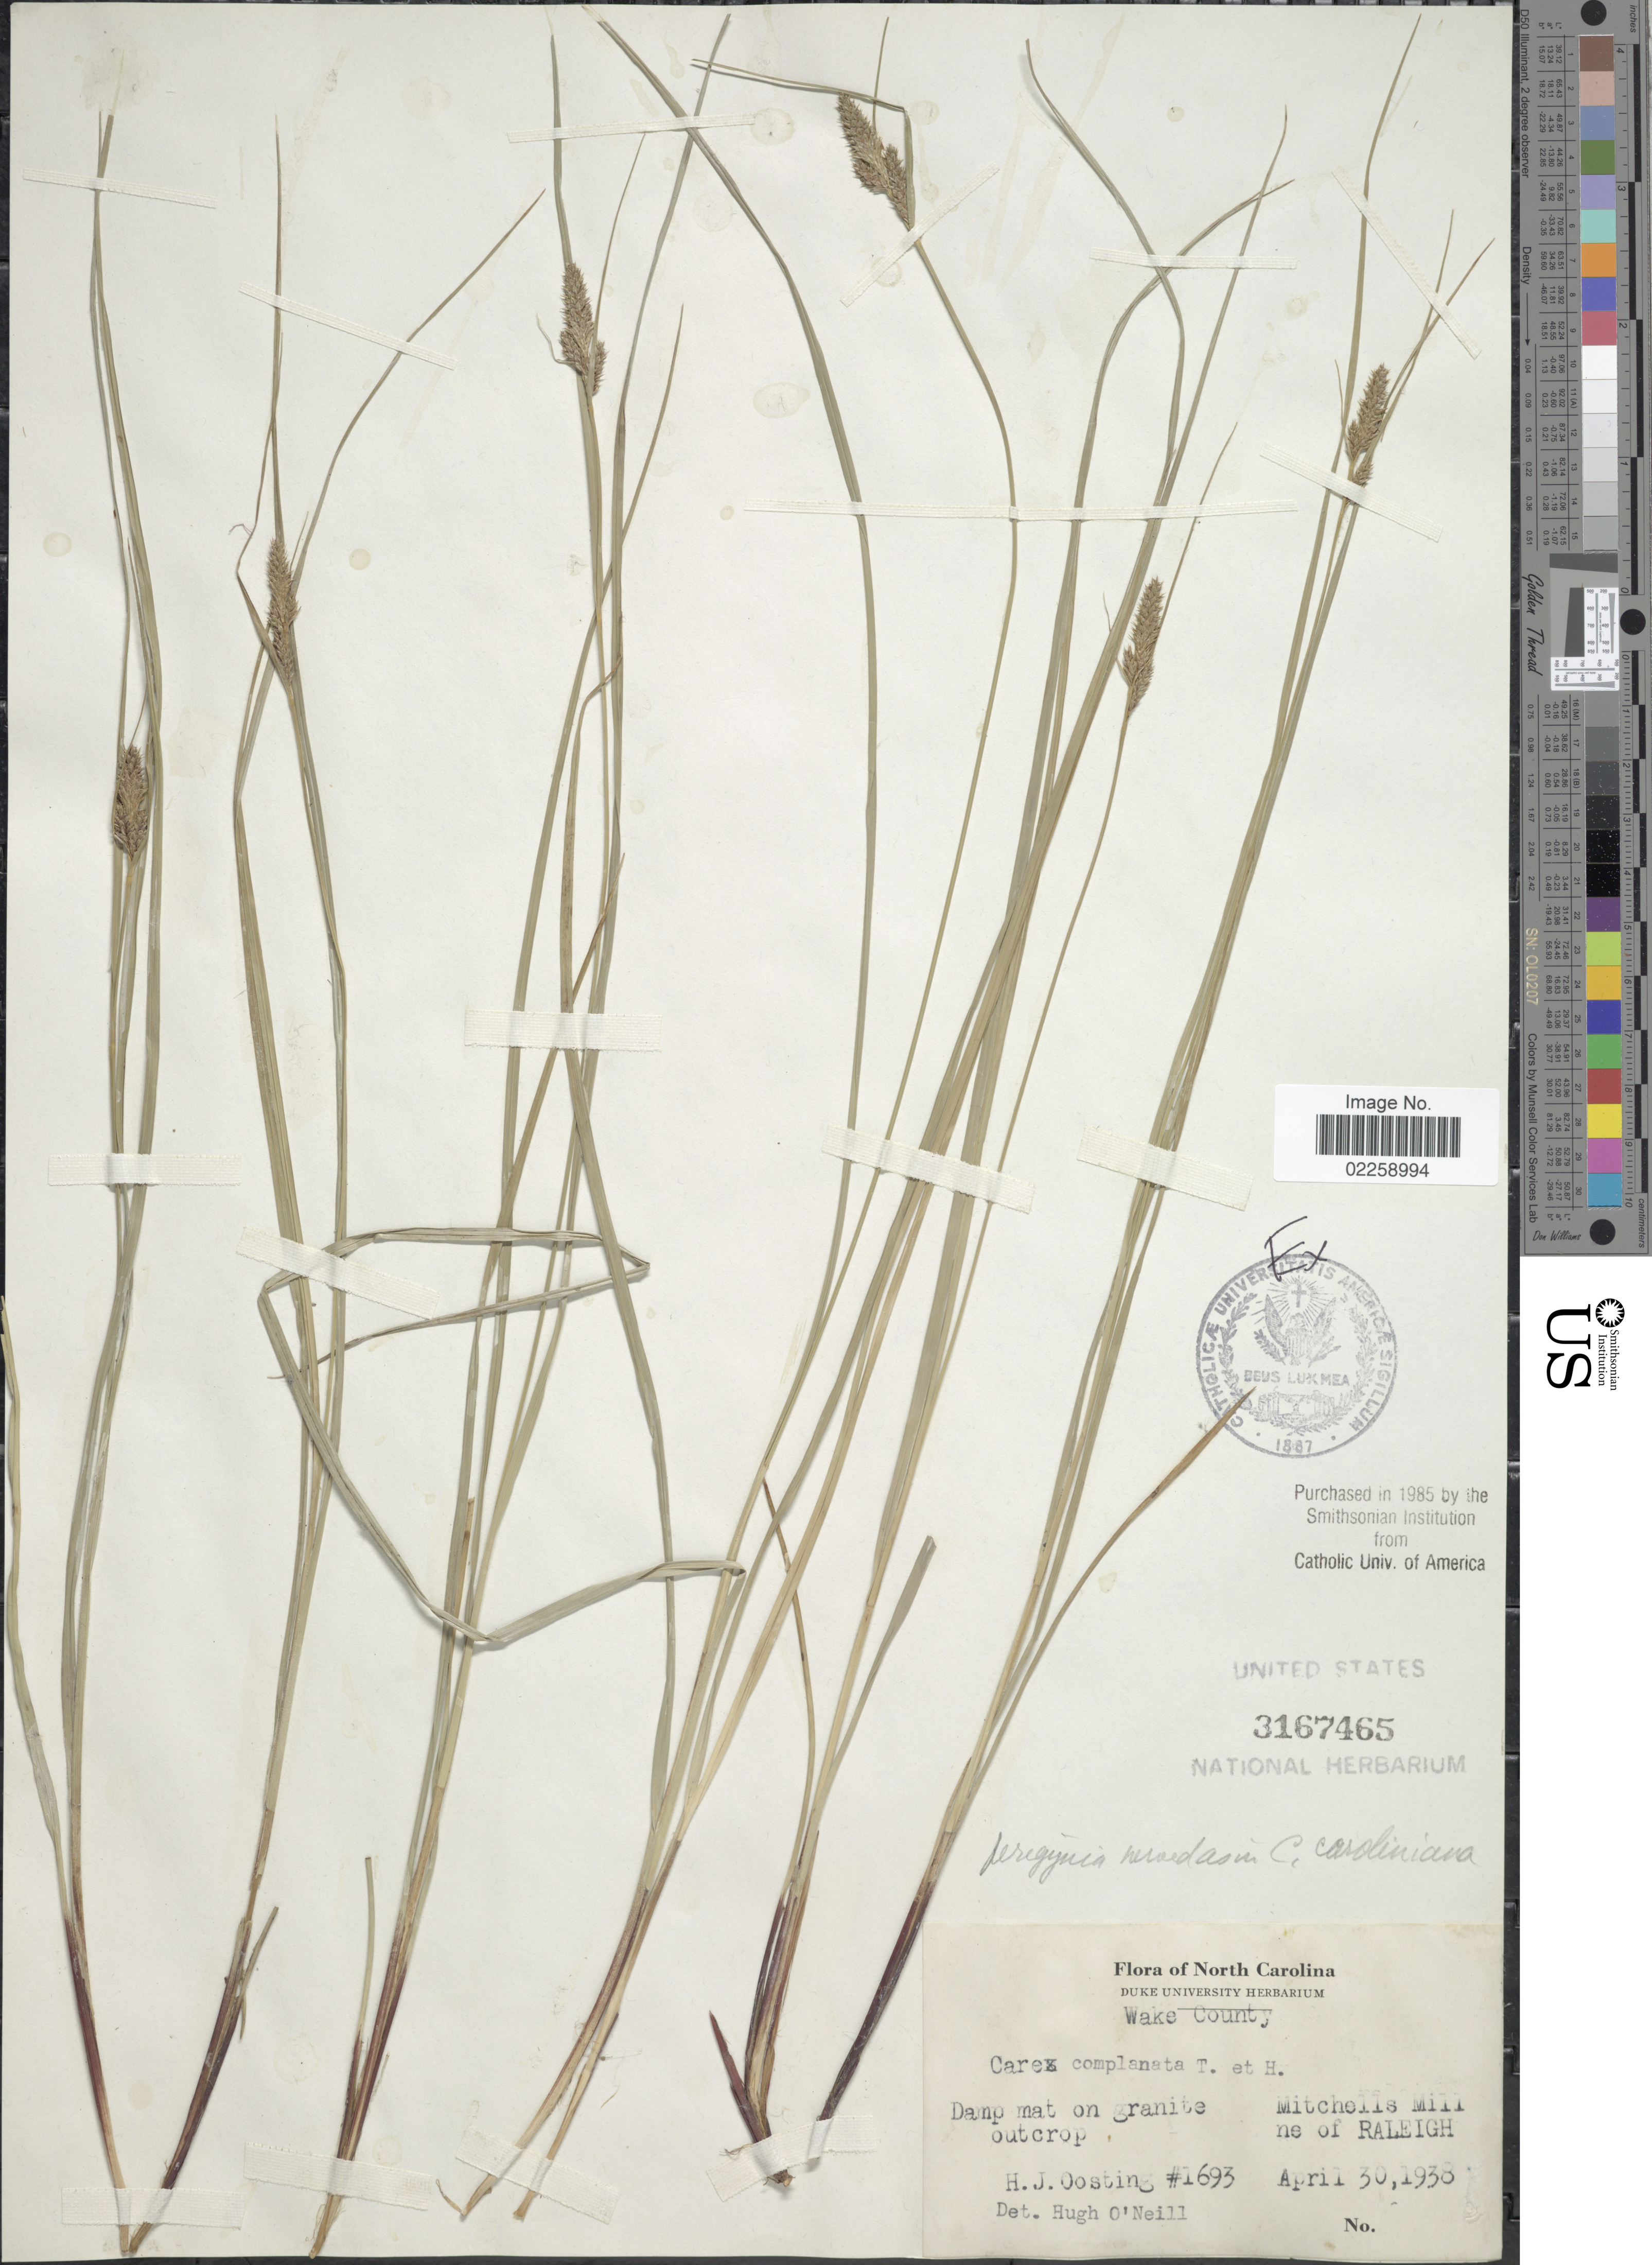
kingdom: Plantae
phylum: Tracheophyta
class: Liliopsida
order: Poales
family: Cyperaceae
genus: Carex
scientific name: Carex complanata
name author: Torr. & Hook.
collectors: H. Oosting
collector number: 1693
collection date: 1938-04-30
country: United States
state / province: North Carolina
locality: Wake County, Mitchells Millne of Raleigh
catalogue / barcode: US 3167465